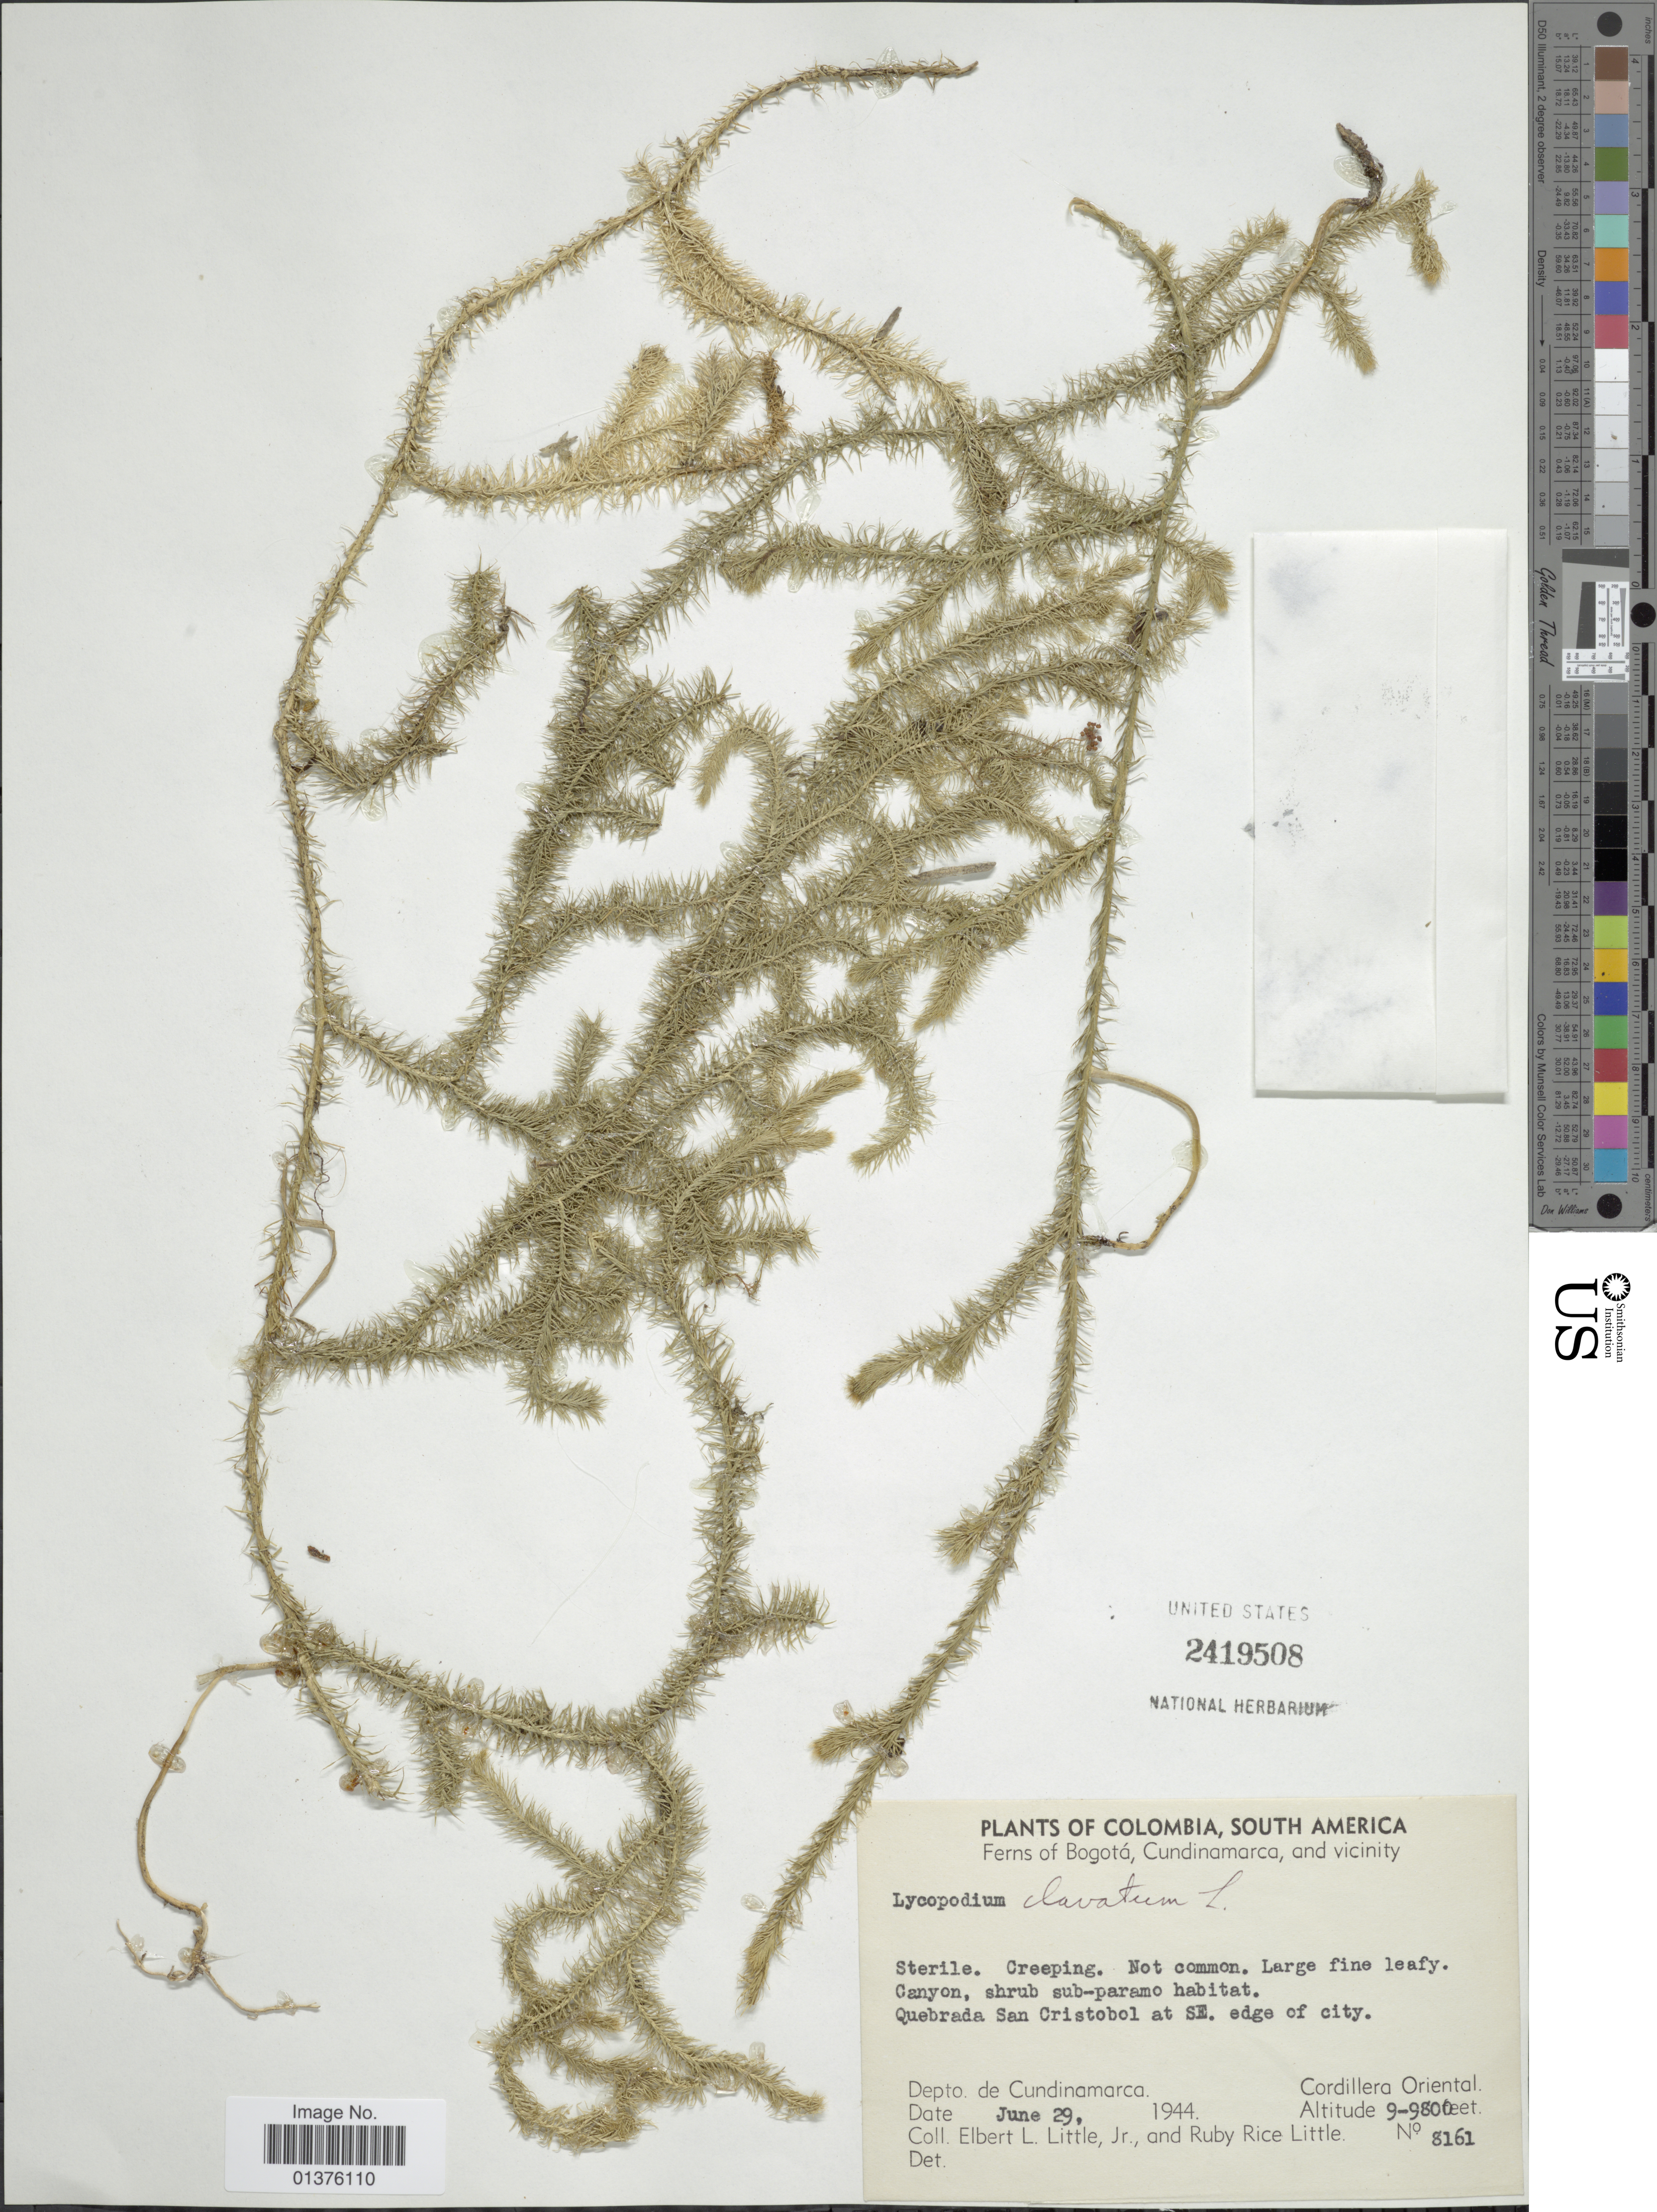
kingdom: Plantae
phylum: Tracheophyta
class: Lycopodiopsida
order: Lycopodiales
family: Lycopodiaceae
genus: Lycopodium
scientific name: Lycopodium clavatum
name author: L.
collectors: E. L. Little & R. R. Little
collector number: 8161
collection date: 1944-06-29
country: Colombia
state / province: Cundinamarca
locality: Bogotá, Cordillera Oriental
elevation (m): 2743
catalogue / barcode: US 2419508